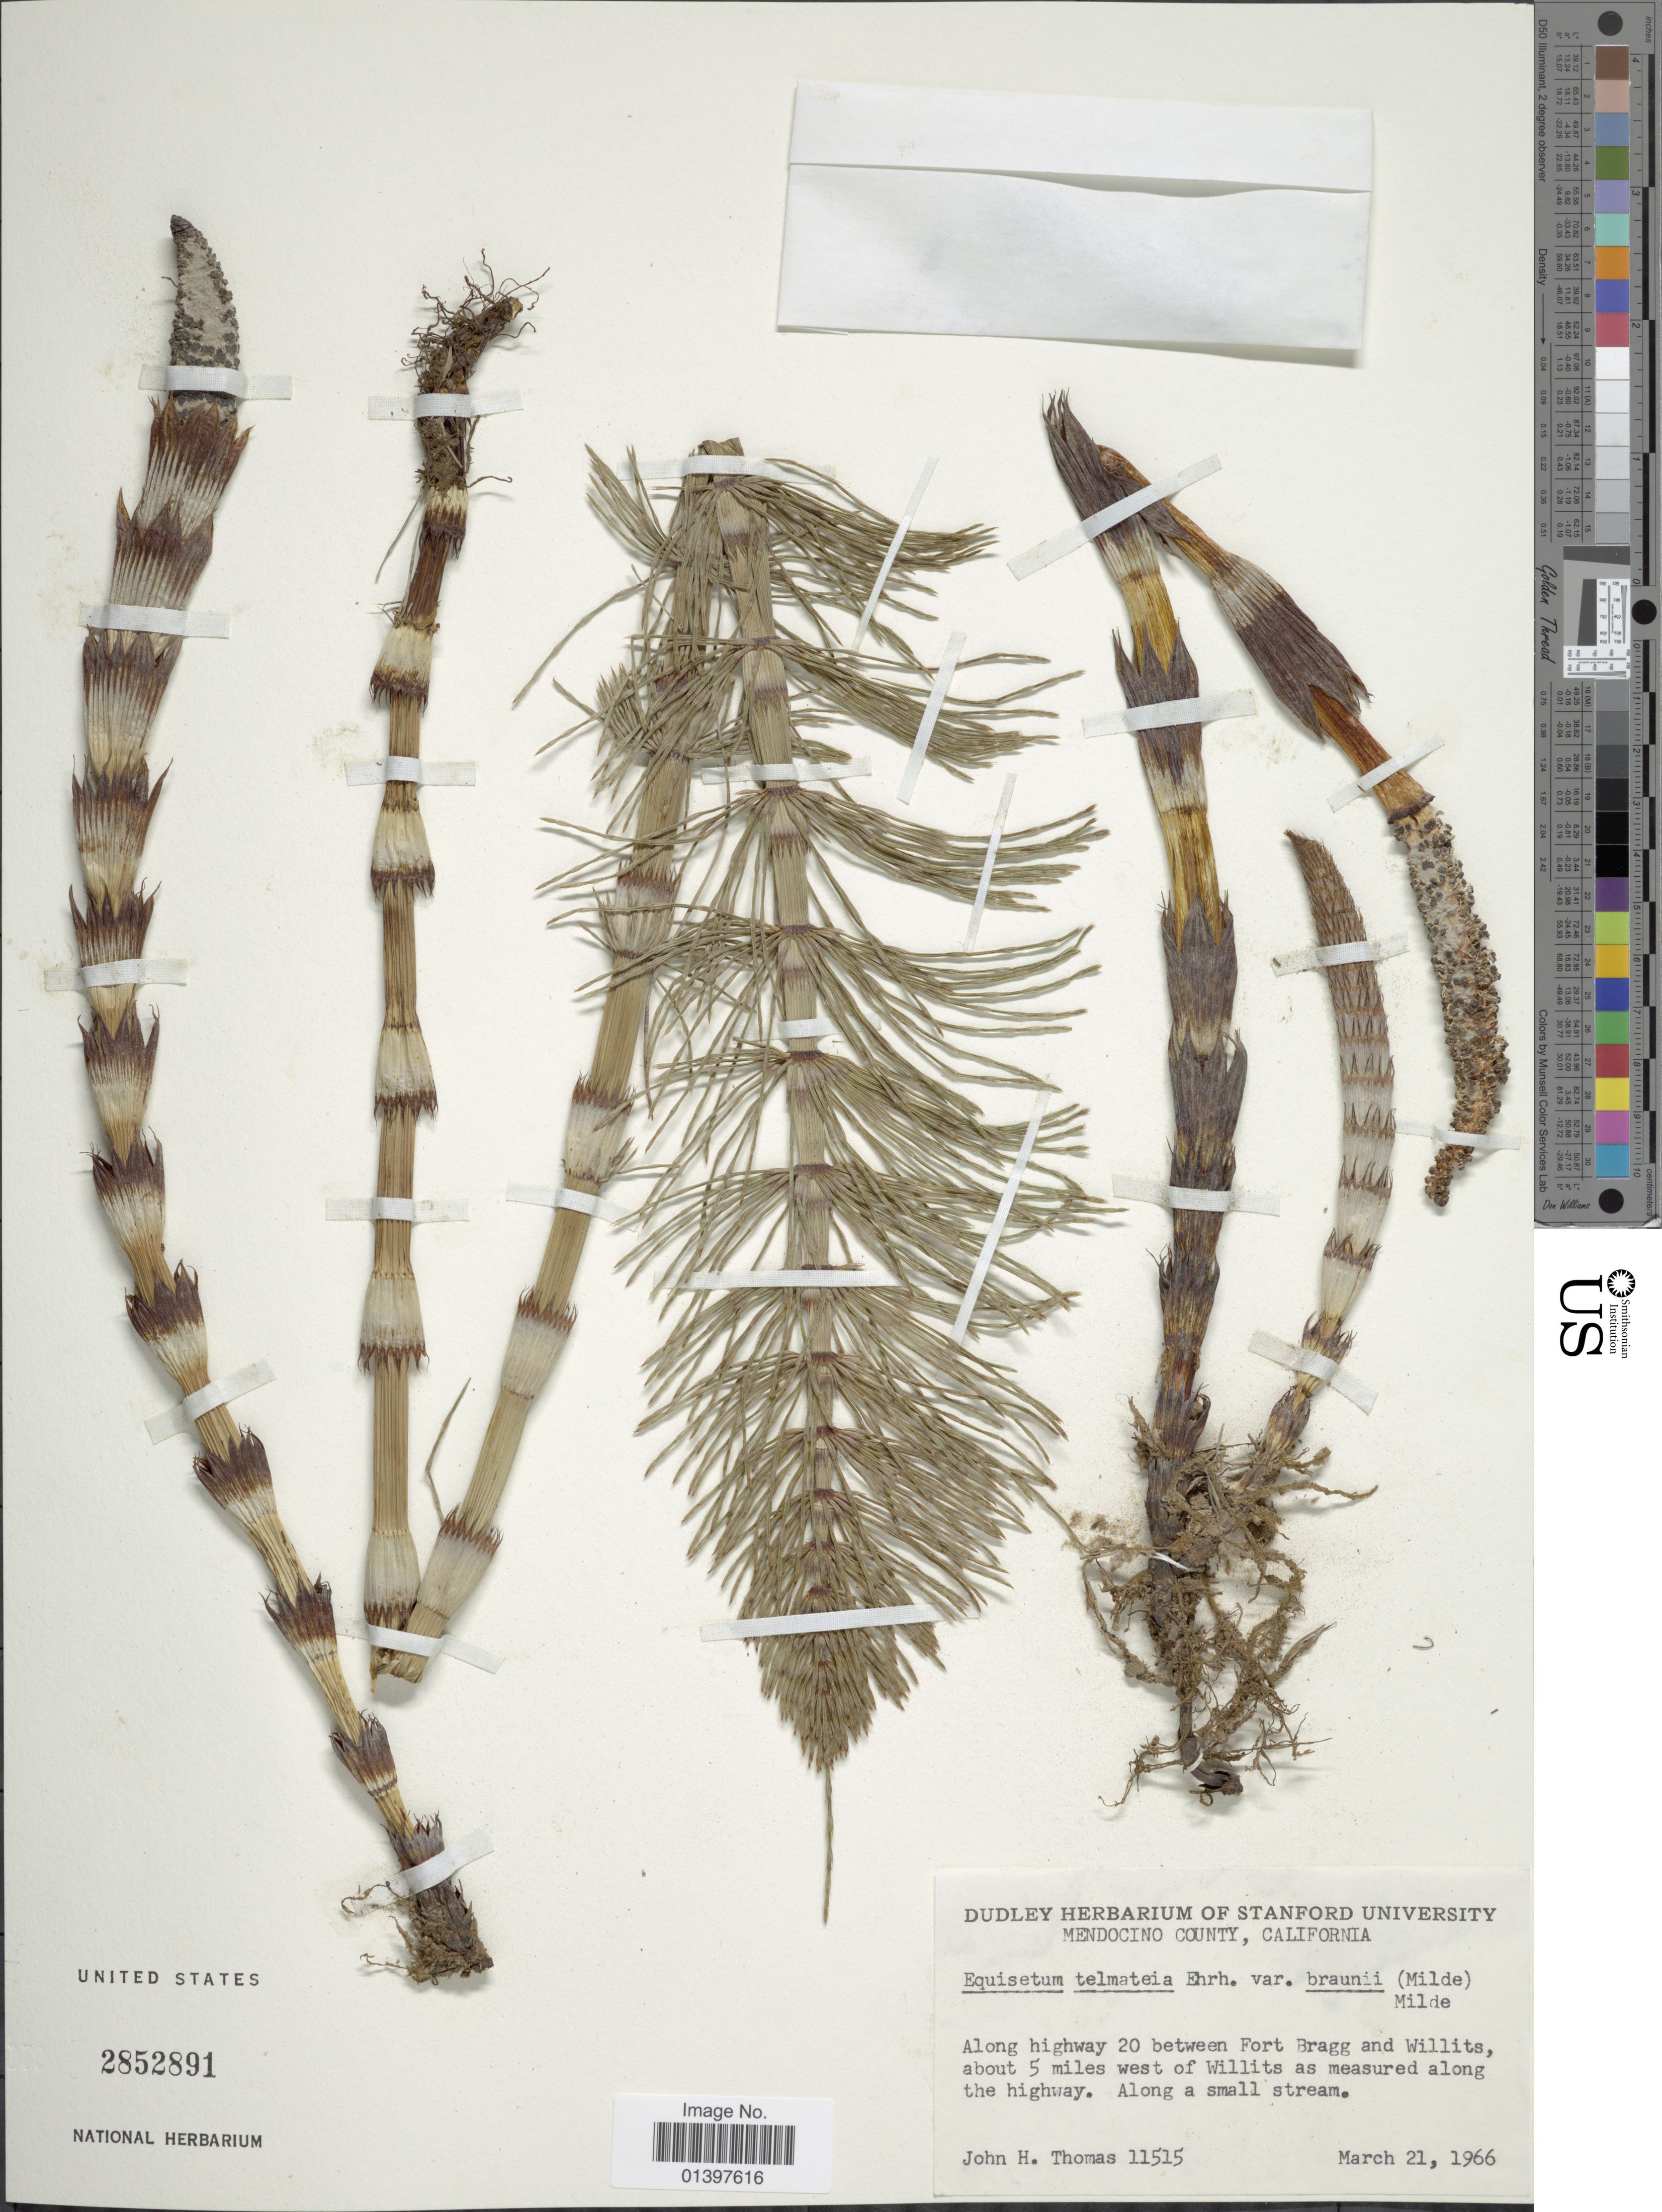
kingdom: Plantae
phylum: Tracheophyta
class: Polypodiopsida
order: Equisetales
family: Equisetaceae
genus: Equisetum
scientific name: Equisetum telmateia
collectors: J. H. Thomas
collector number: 11515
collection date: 1966-03-21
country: United States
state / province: California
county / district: Mendocino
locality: Mendocino County, along highway 20 between Fort Bragg and Willits, about 5 miles west of Willits as measured along the highway, along a small stream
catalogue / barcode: US 2852891